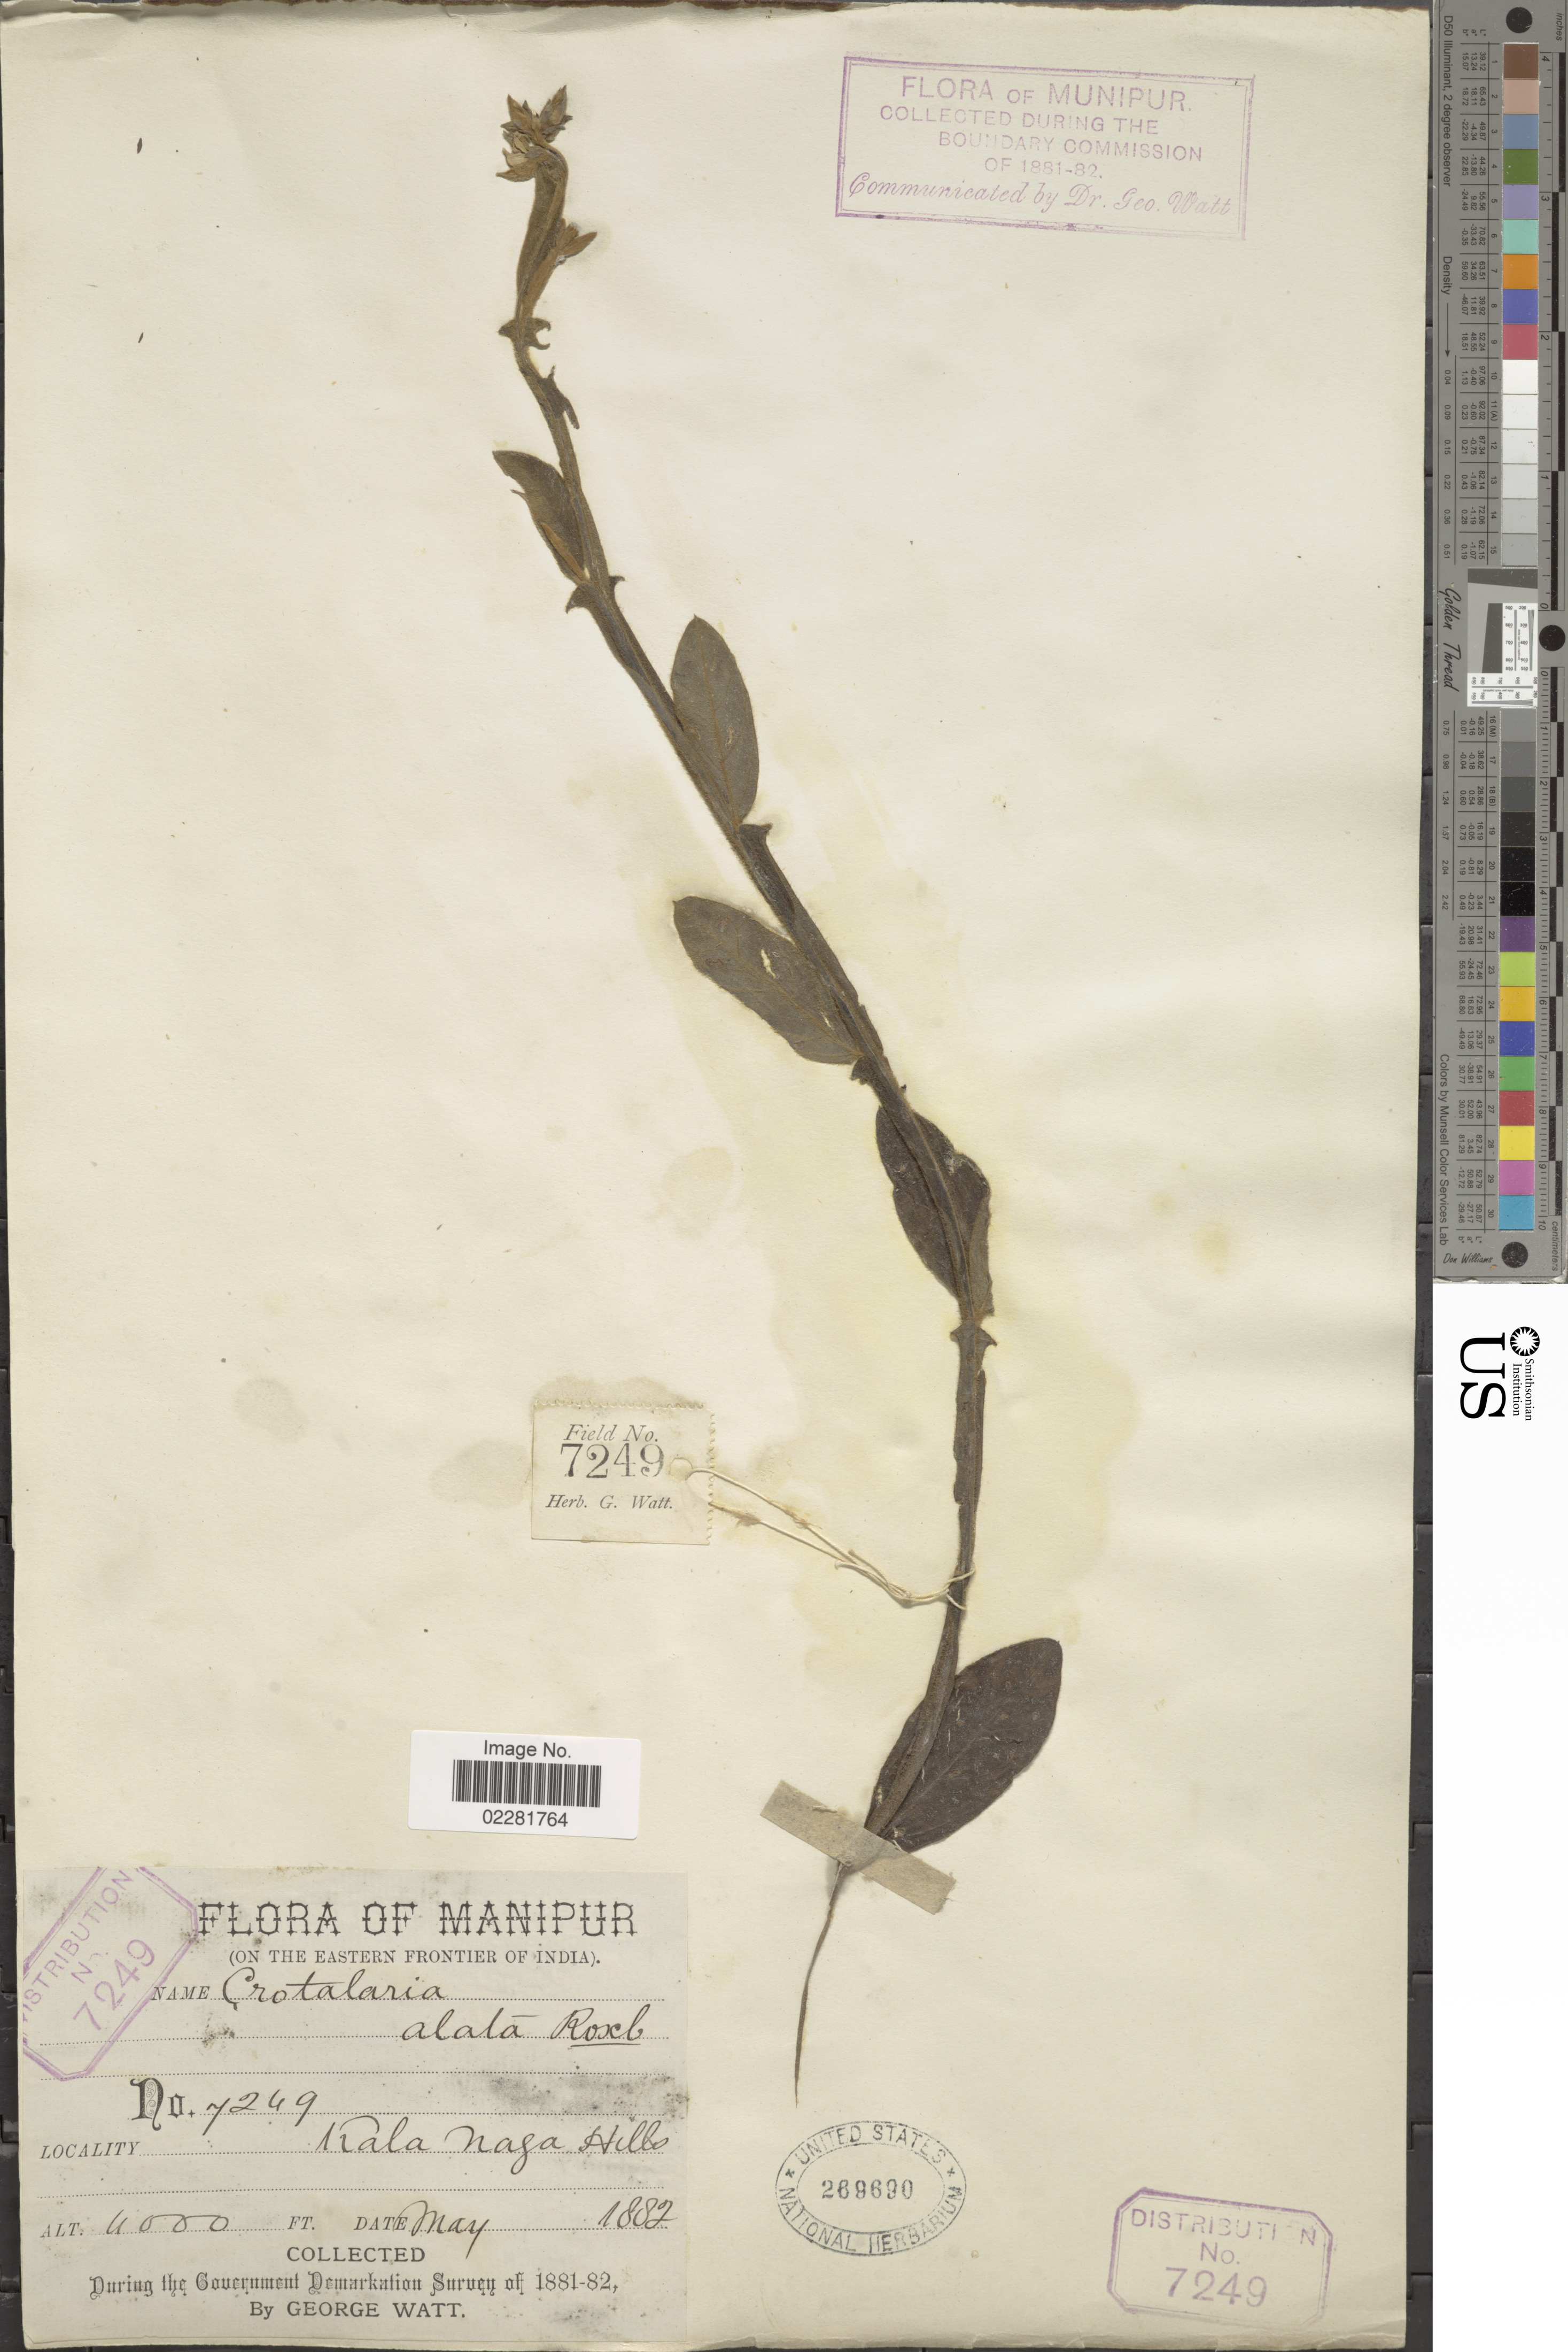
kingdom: Plantae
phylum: Tracheophyta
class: Magnoliopsida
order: Fabales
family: Fabaceae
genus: Crotalaria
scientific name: Crotalaria alata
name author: Buch.-Ham. ex D. Don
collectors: G. Watt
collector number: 7249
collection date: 1882-05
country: India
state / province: Manipur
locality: Kala Naga Hills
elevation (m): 1219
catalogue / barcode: US 269690